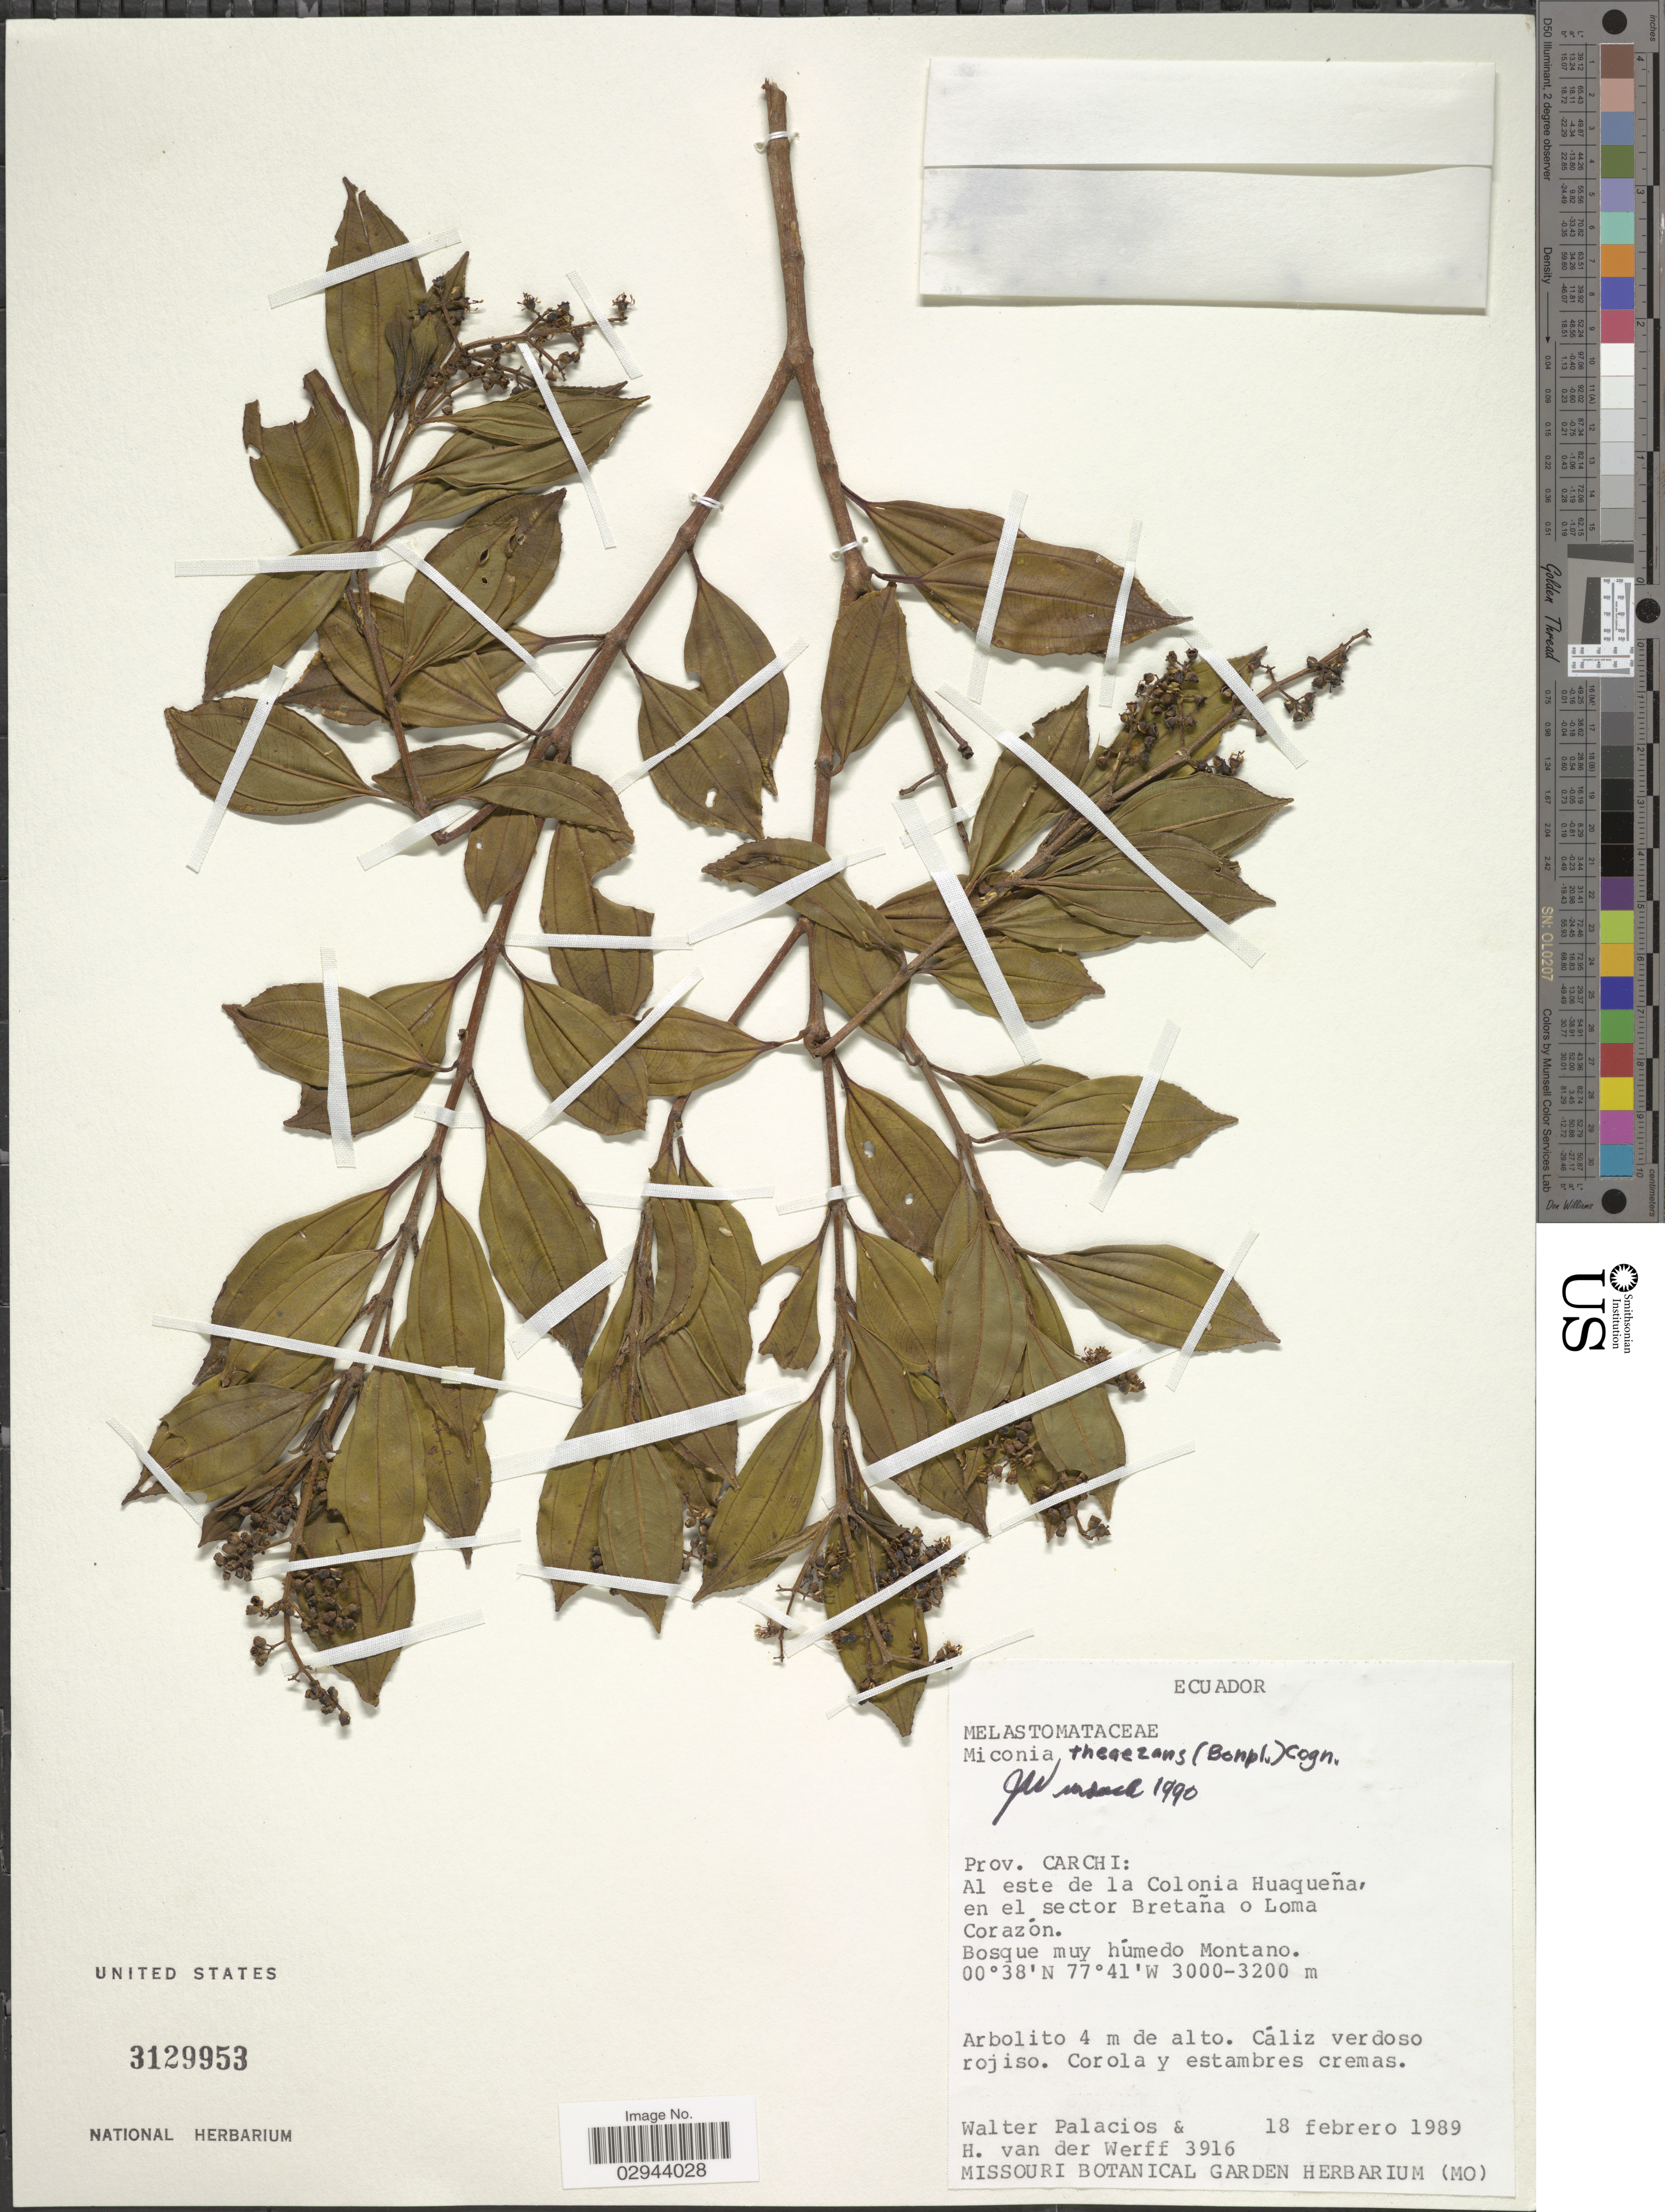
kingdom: Plantae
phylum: Tracheophyta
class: Magnoliopsida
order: Myrtales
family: Melastomataceae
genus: Miconia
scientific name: Miconia theizans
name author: (Bonpl.) Cogn.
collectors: W. Palacios & H. van der Werff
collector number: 3916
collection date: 1989-02-18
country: Ecuador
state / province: Carchi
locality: Al este de la Colonia Huaqueña, en el sector Bretaña o Loma Corazón.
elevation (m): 3000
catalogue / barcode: US 3129953